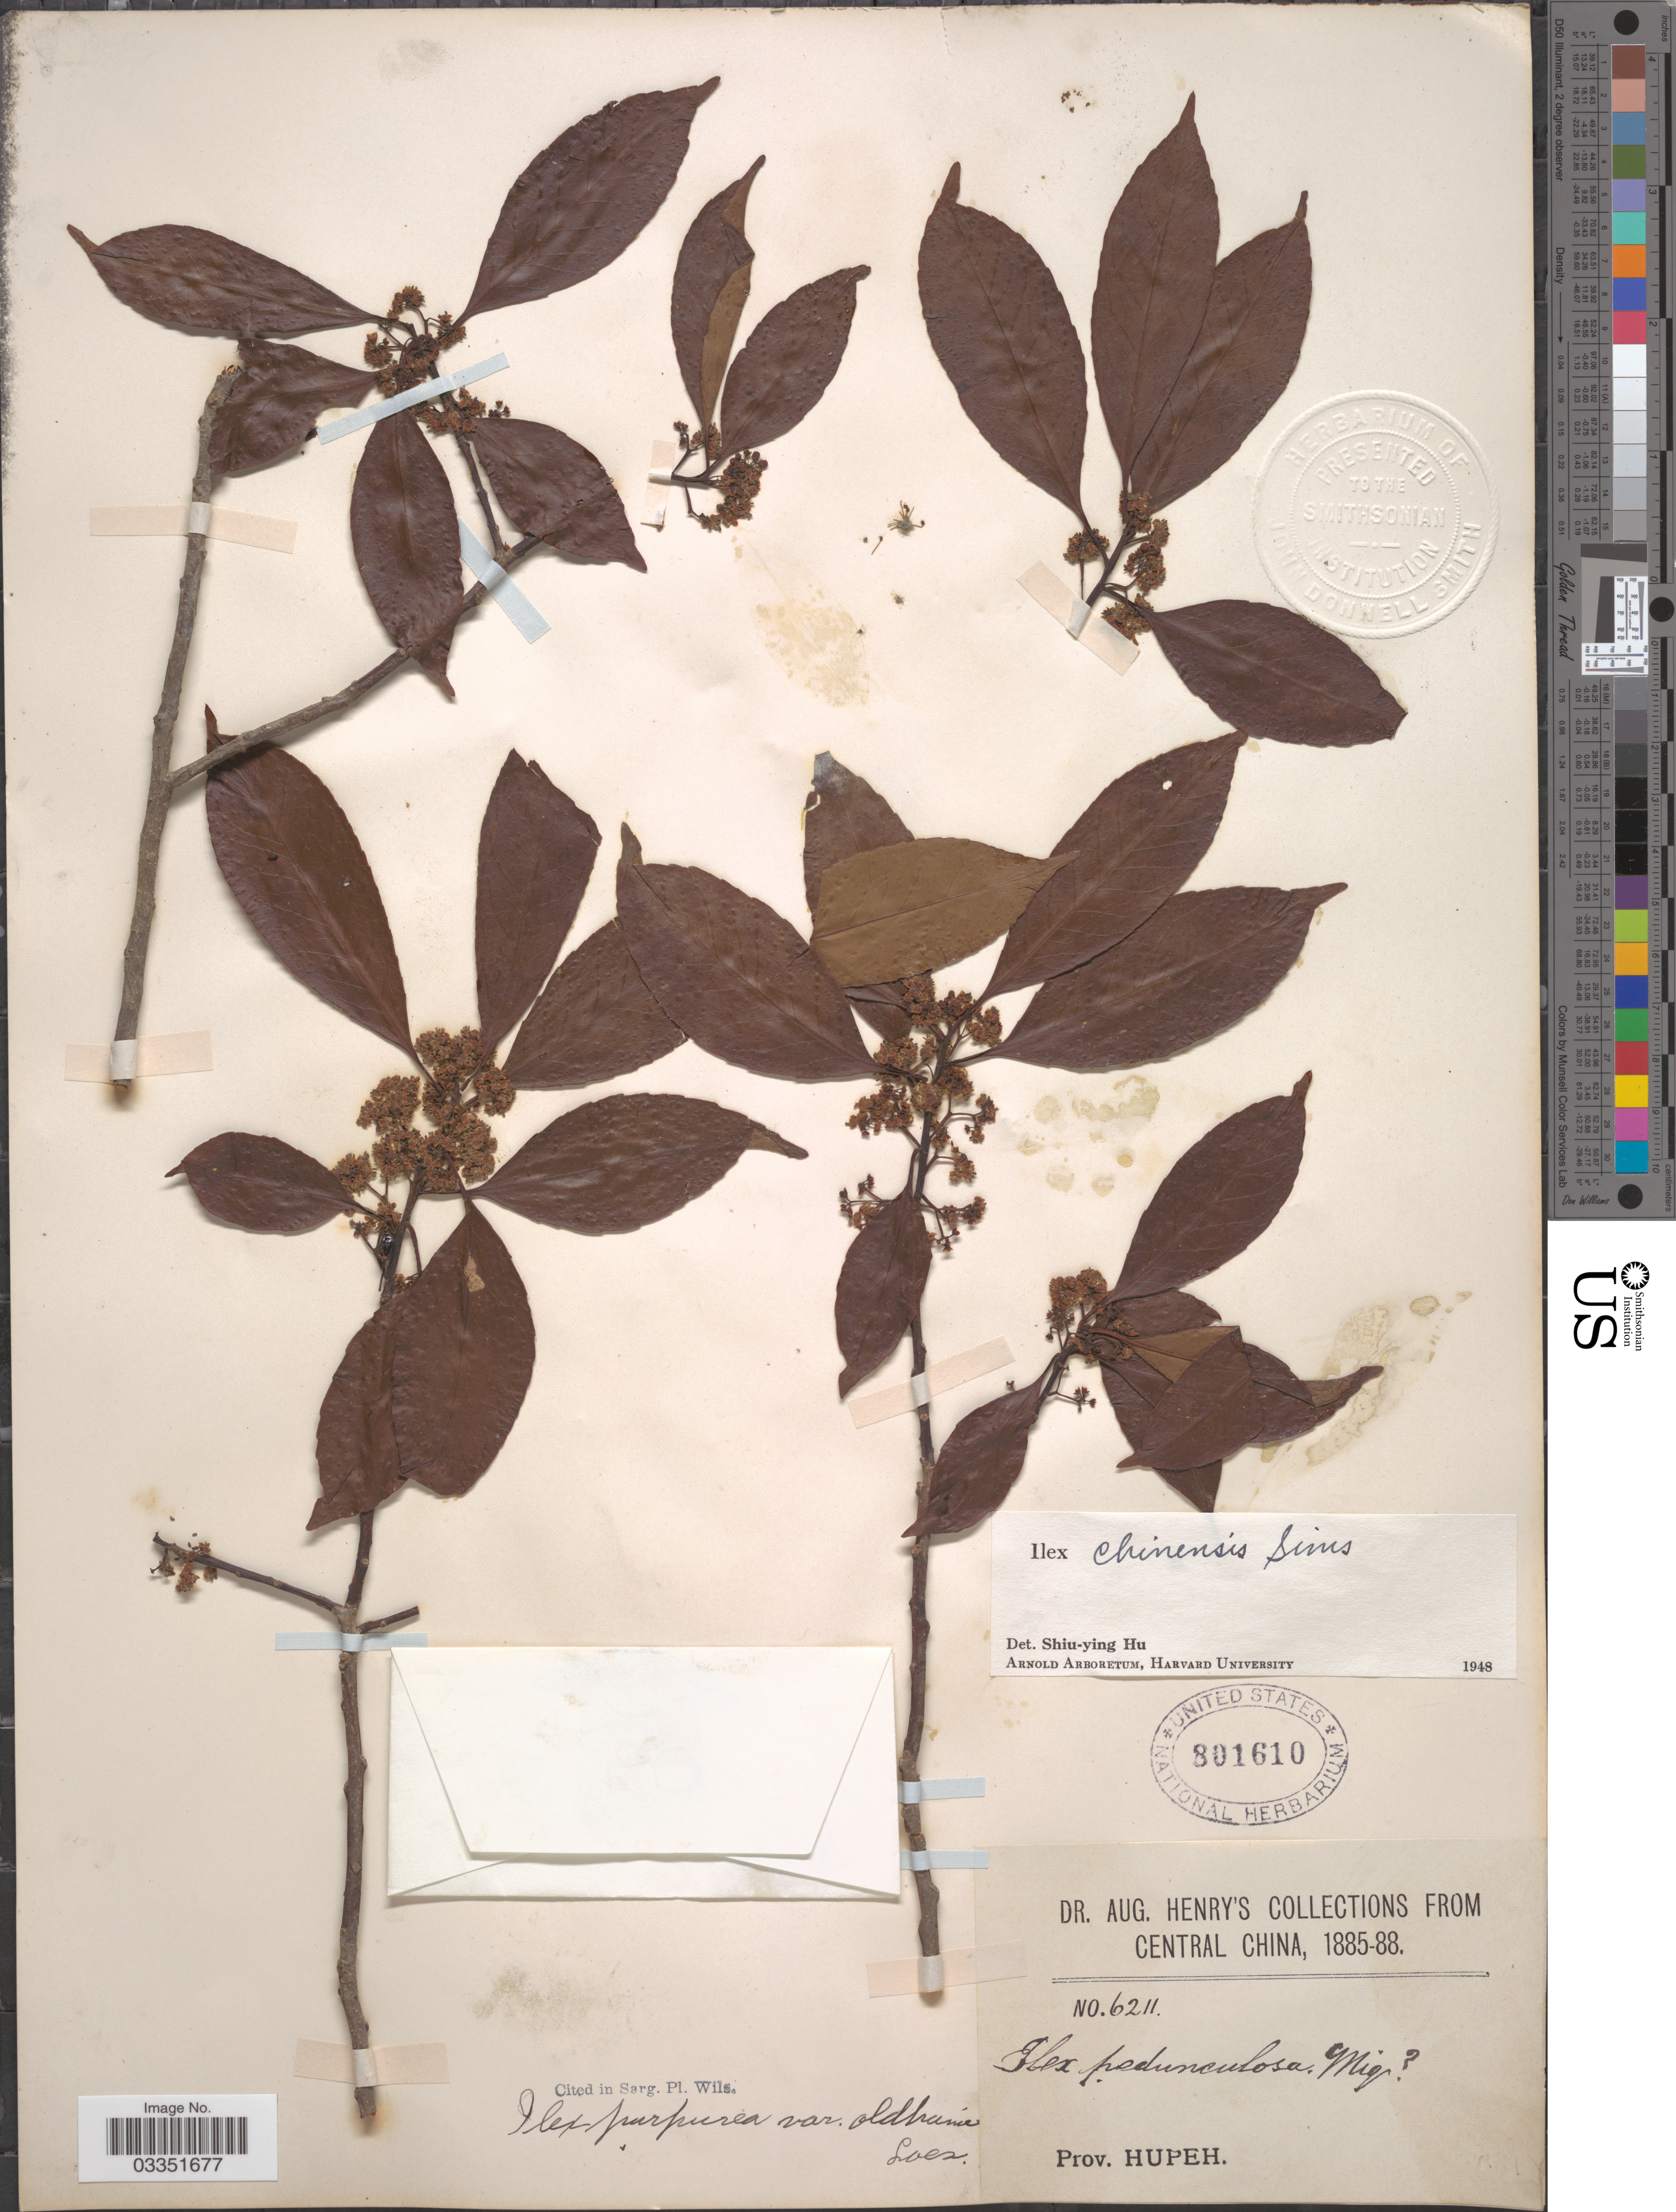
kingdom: Plantae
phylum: Tracheophyta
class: Magnoliopsida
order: Aquifoliales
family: Aquifoliaceae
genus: Ilex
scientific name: Ilex chinensis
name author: Sims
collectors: A. Henry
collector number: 6211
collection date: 1885/1888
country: China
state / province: Hubei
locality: Central China. Prov. Hupeh.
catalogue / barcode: US 801610